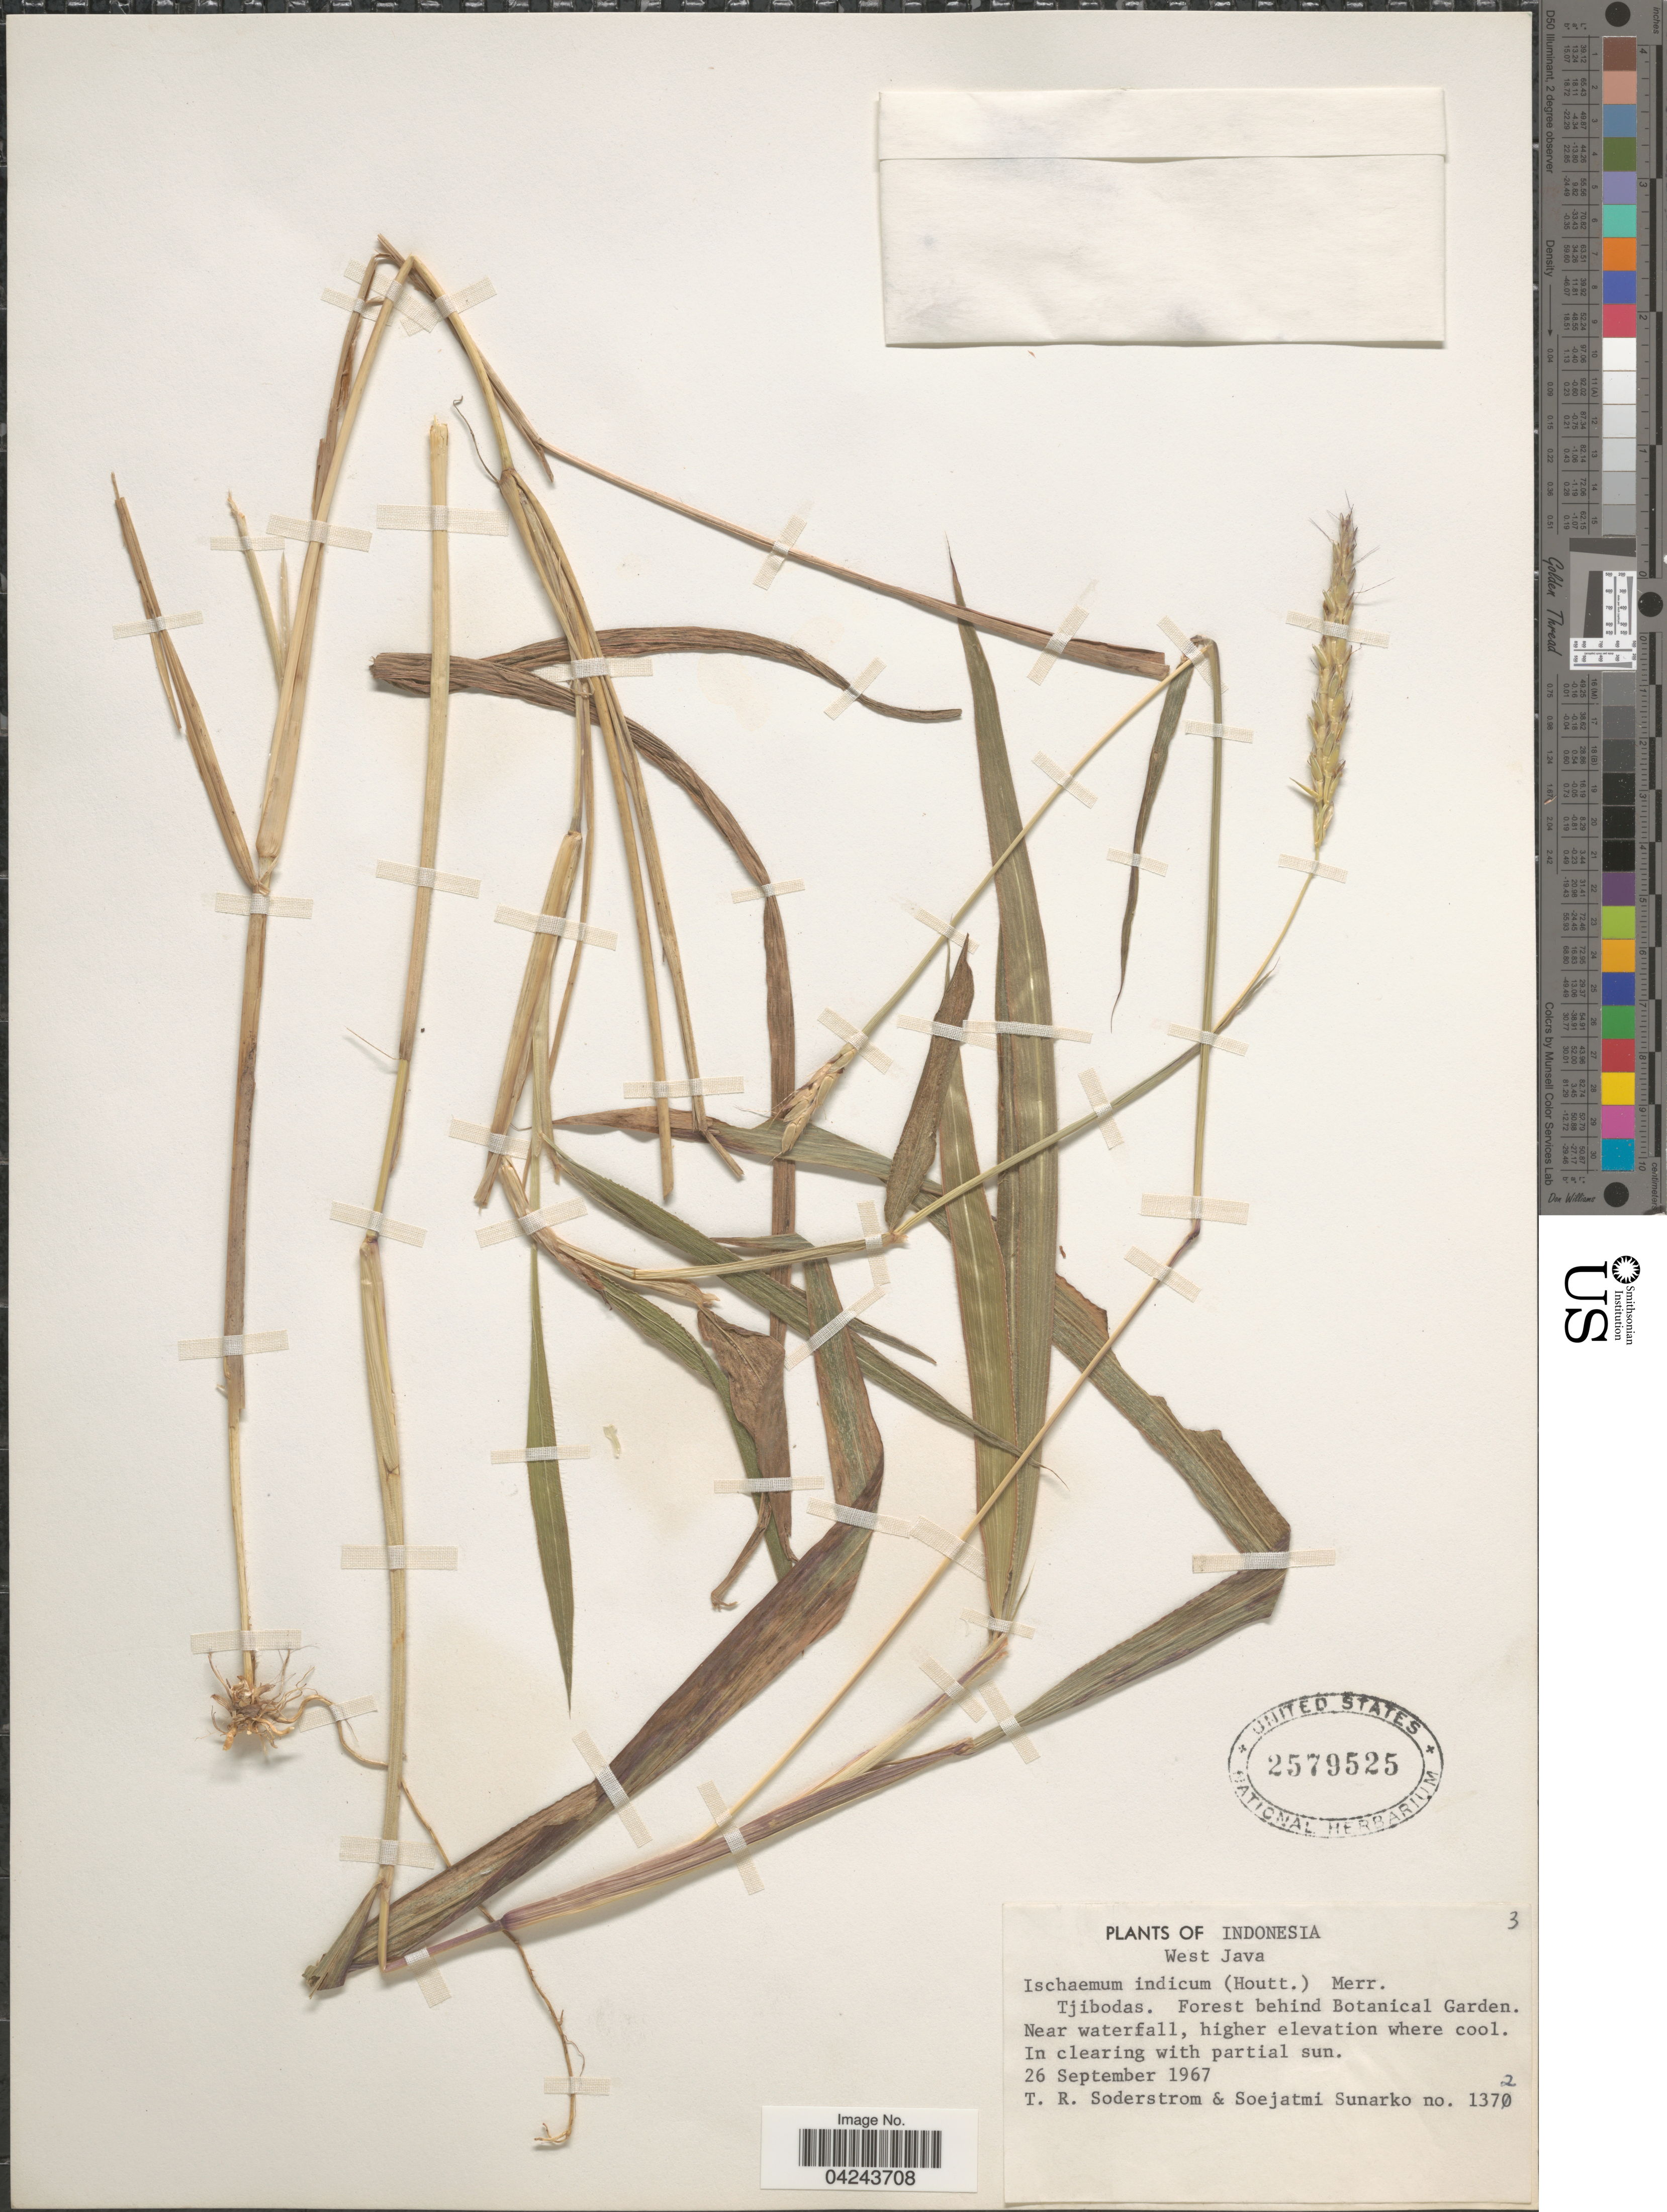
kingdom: Plantae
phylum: Tracheophyta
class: Liliopsida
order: Poales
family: Poaceae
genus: Ischaemum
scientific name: Ischaemum aristatum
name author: L.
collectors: T. R. Soderstrom & S. Sunarko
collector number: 1372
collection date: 1967-09-26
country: Indonesia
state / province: Java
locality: West Java. Tjibodas. Forest behind Botanical Garden.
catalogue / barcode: US 2579525